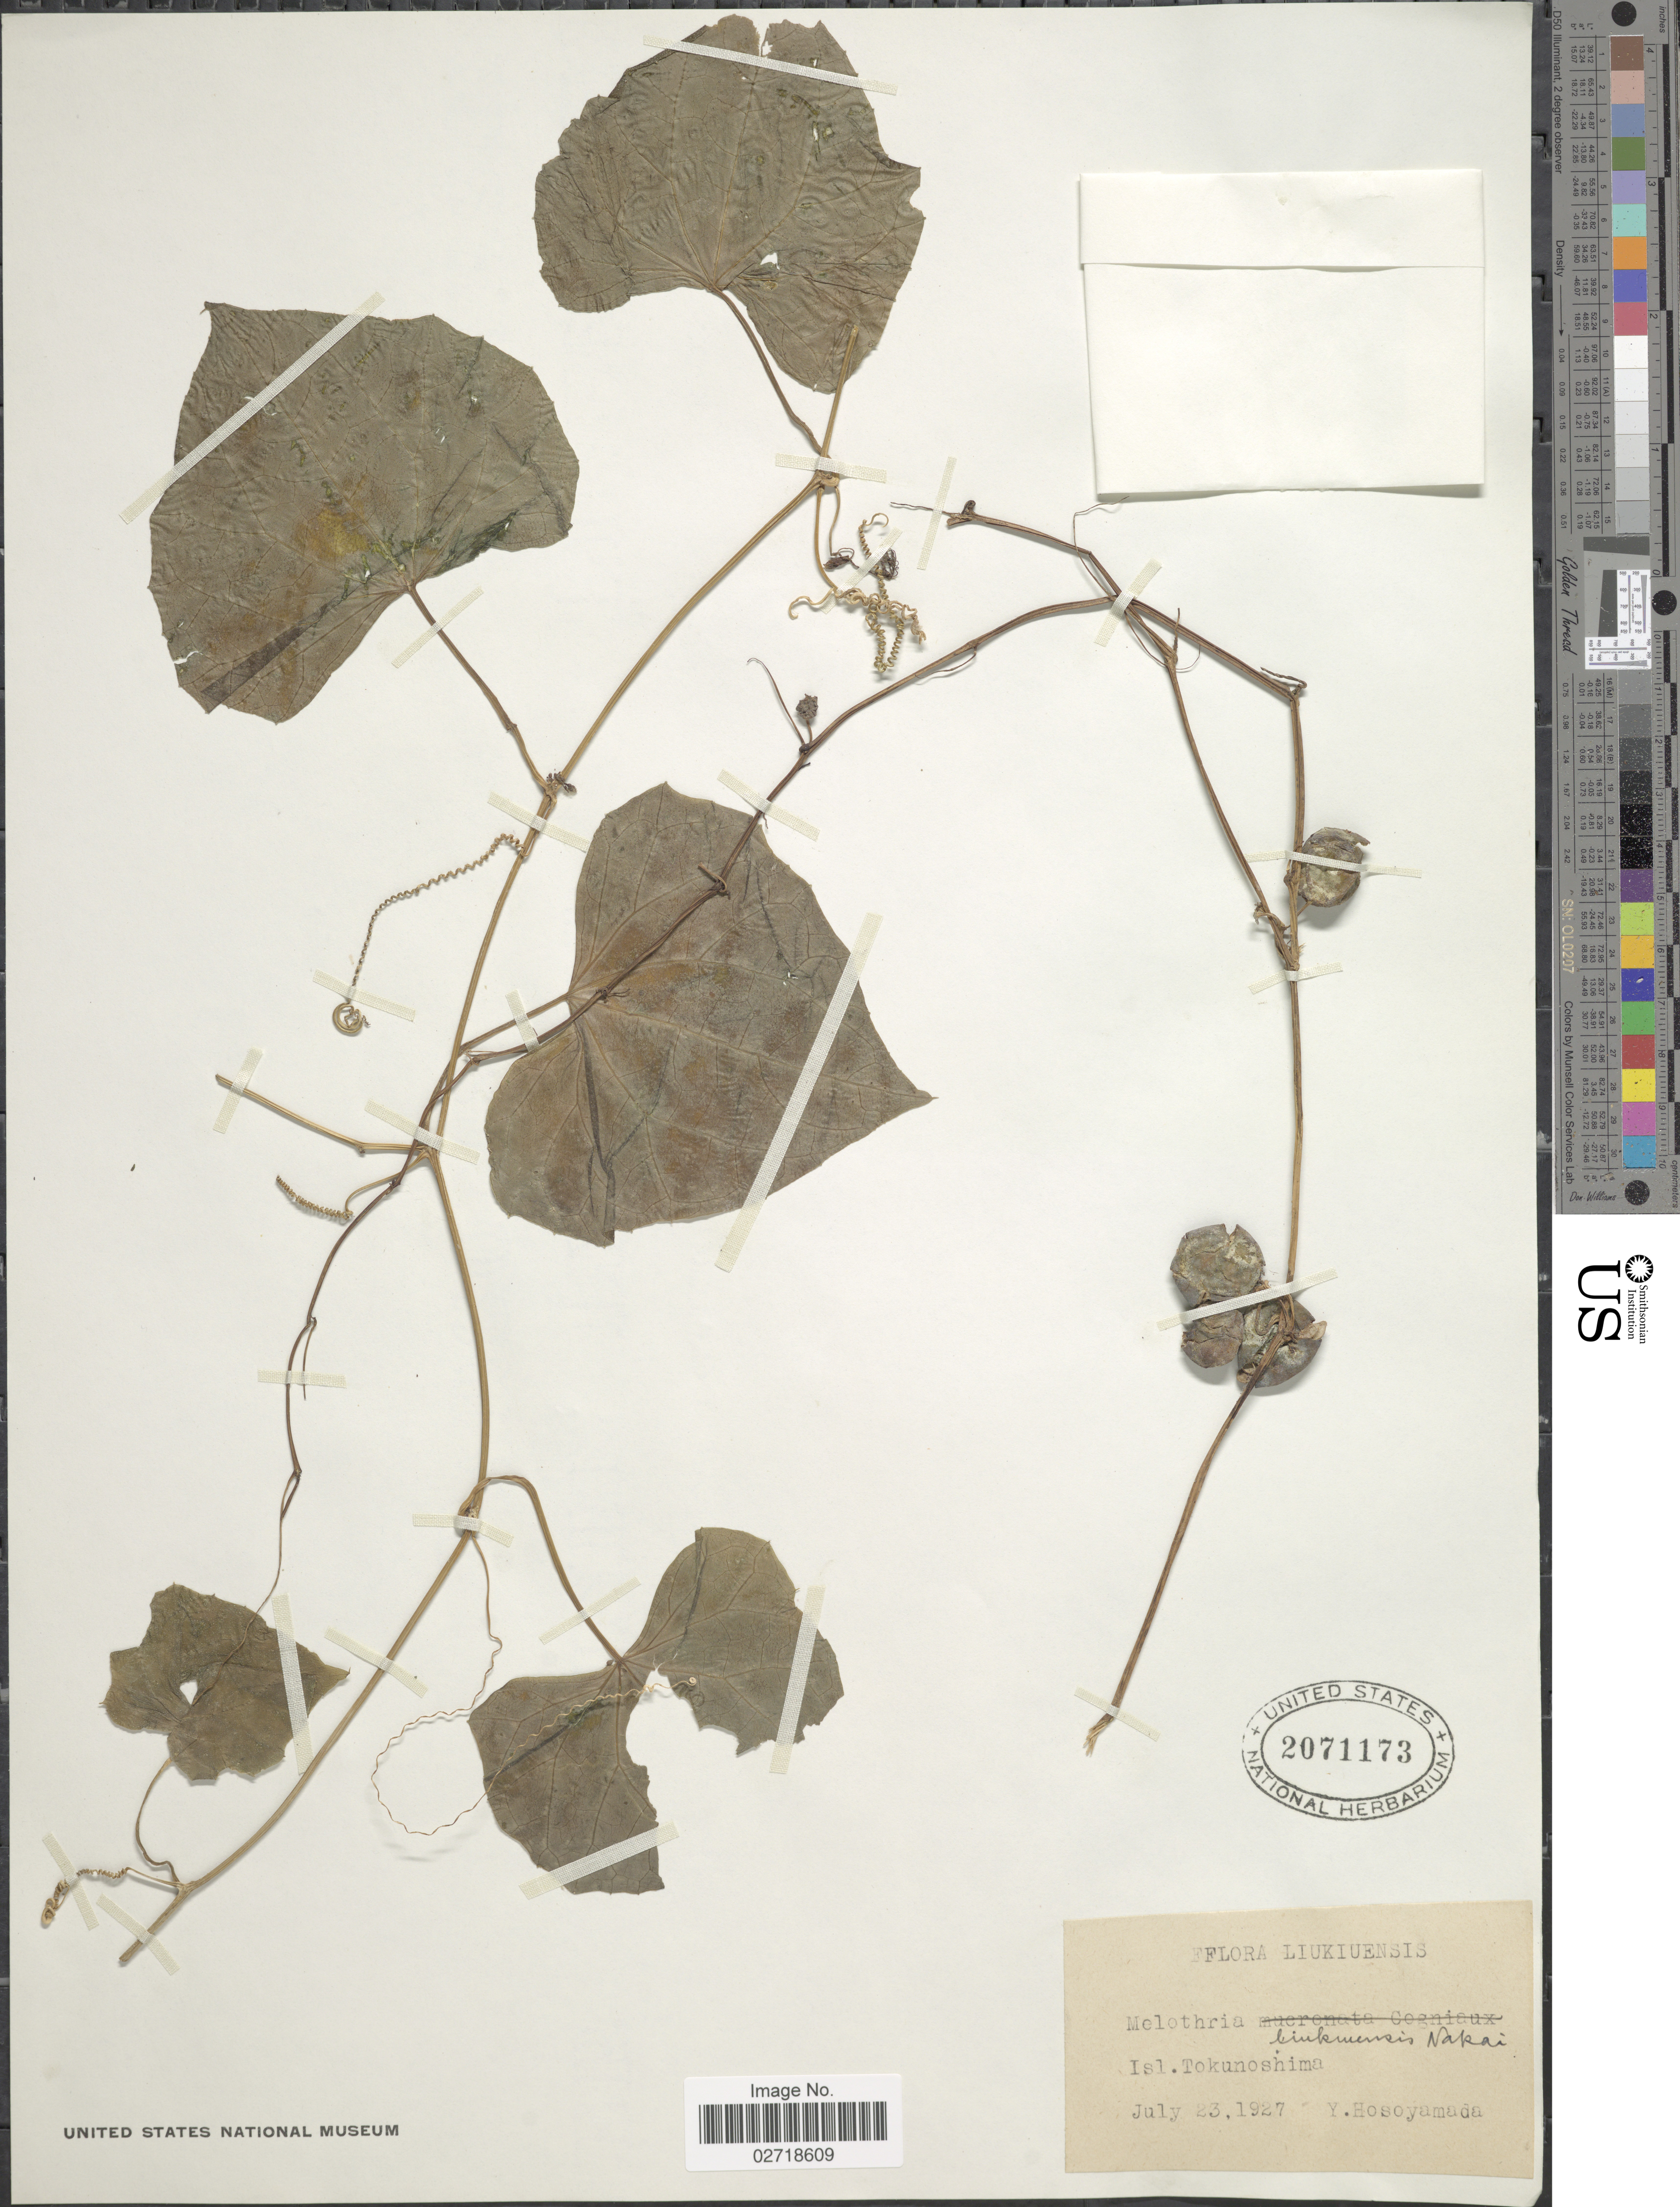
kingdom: Plantae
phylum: Tracheophyta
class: Magnoliopsida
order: Cucurbitales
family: Cucurbitaceae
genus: Zehneria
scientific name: Zehneria guamensis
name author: Merr.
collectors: Y. Hosoyamada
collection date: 1927-07-23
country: Japan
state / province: Okinawa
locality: Liuliuensis, Isl. Tokunoshima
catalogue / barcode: US 2071173